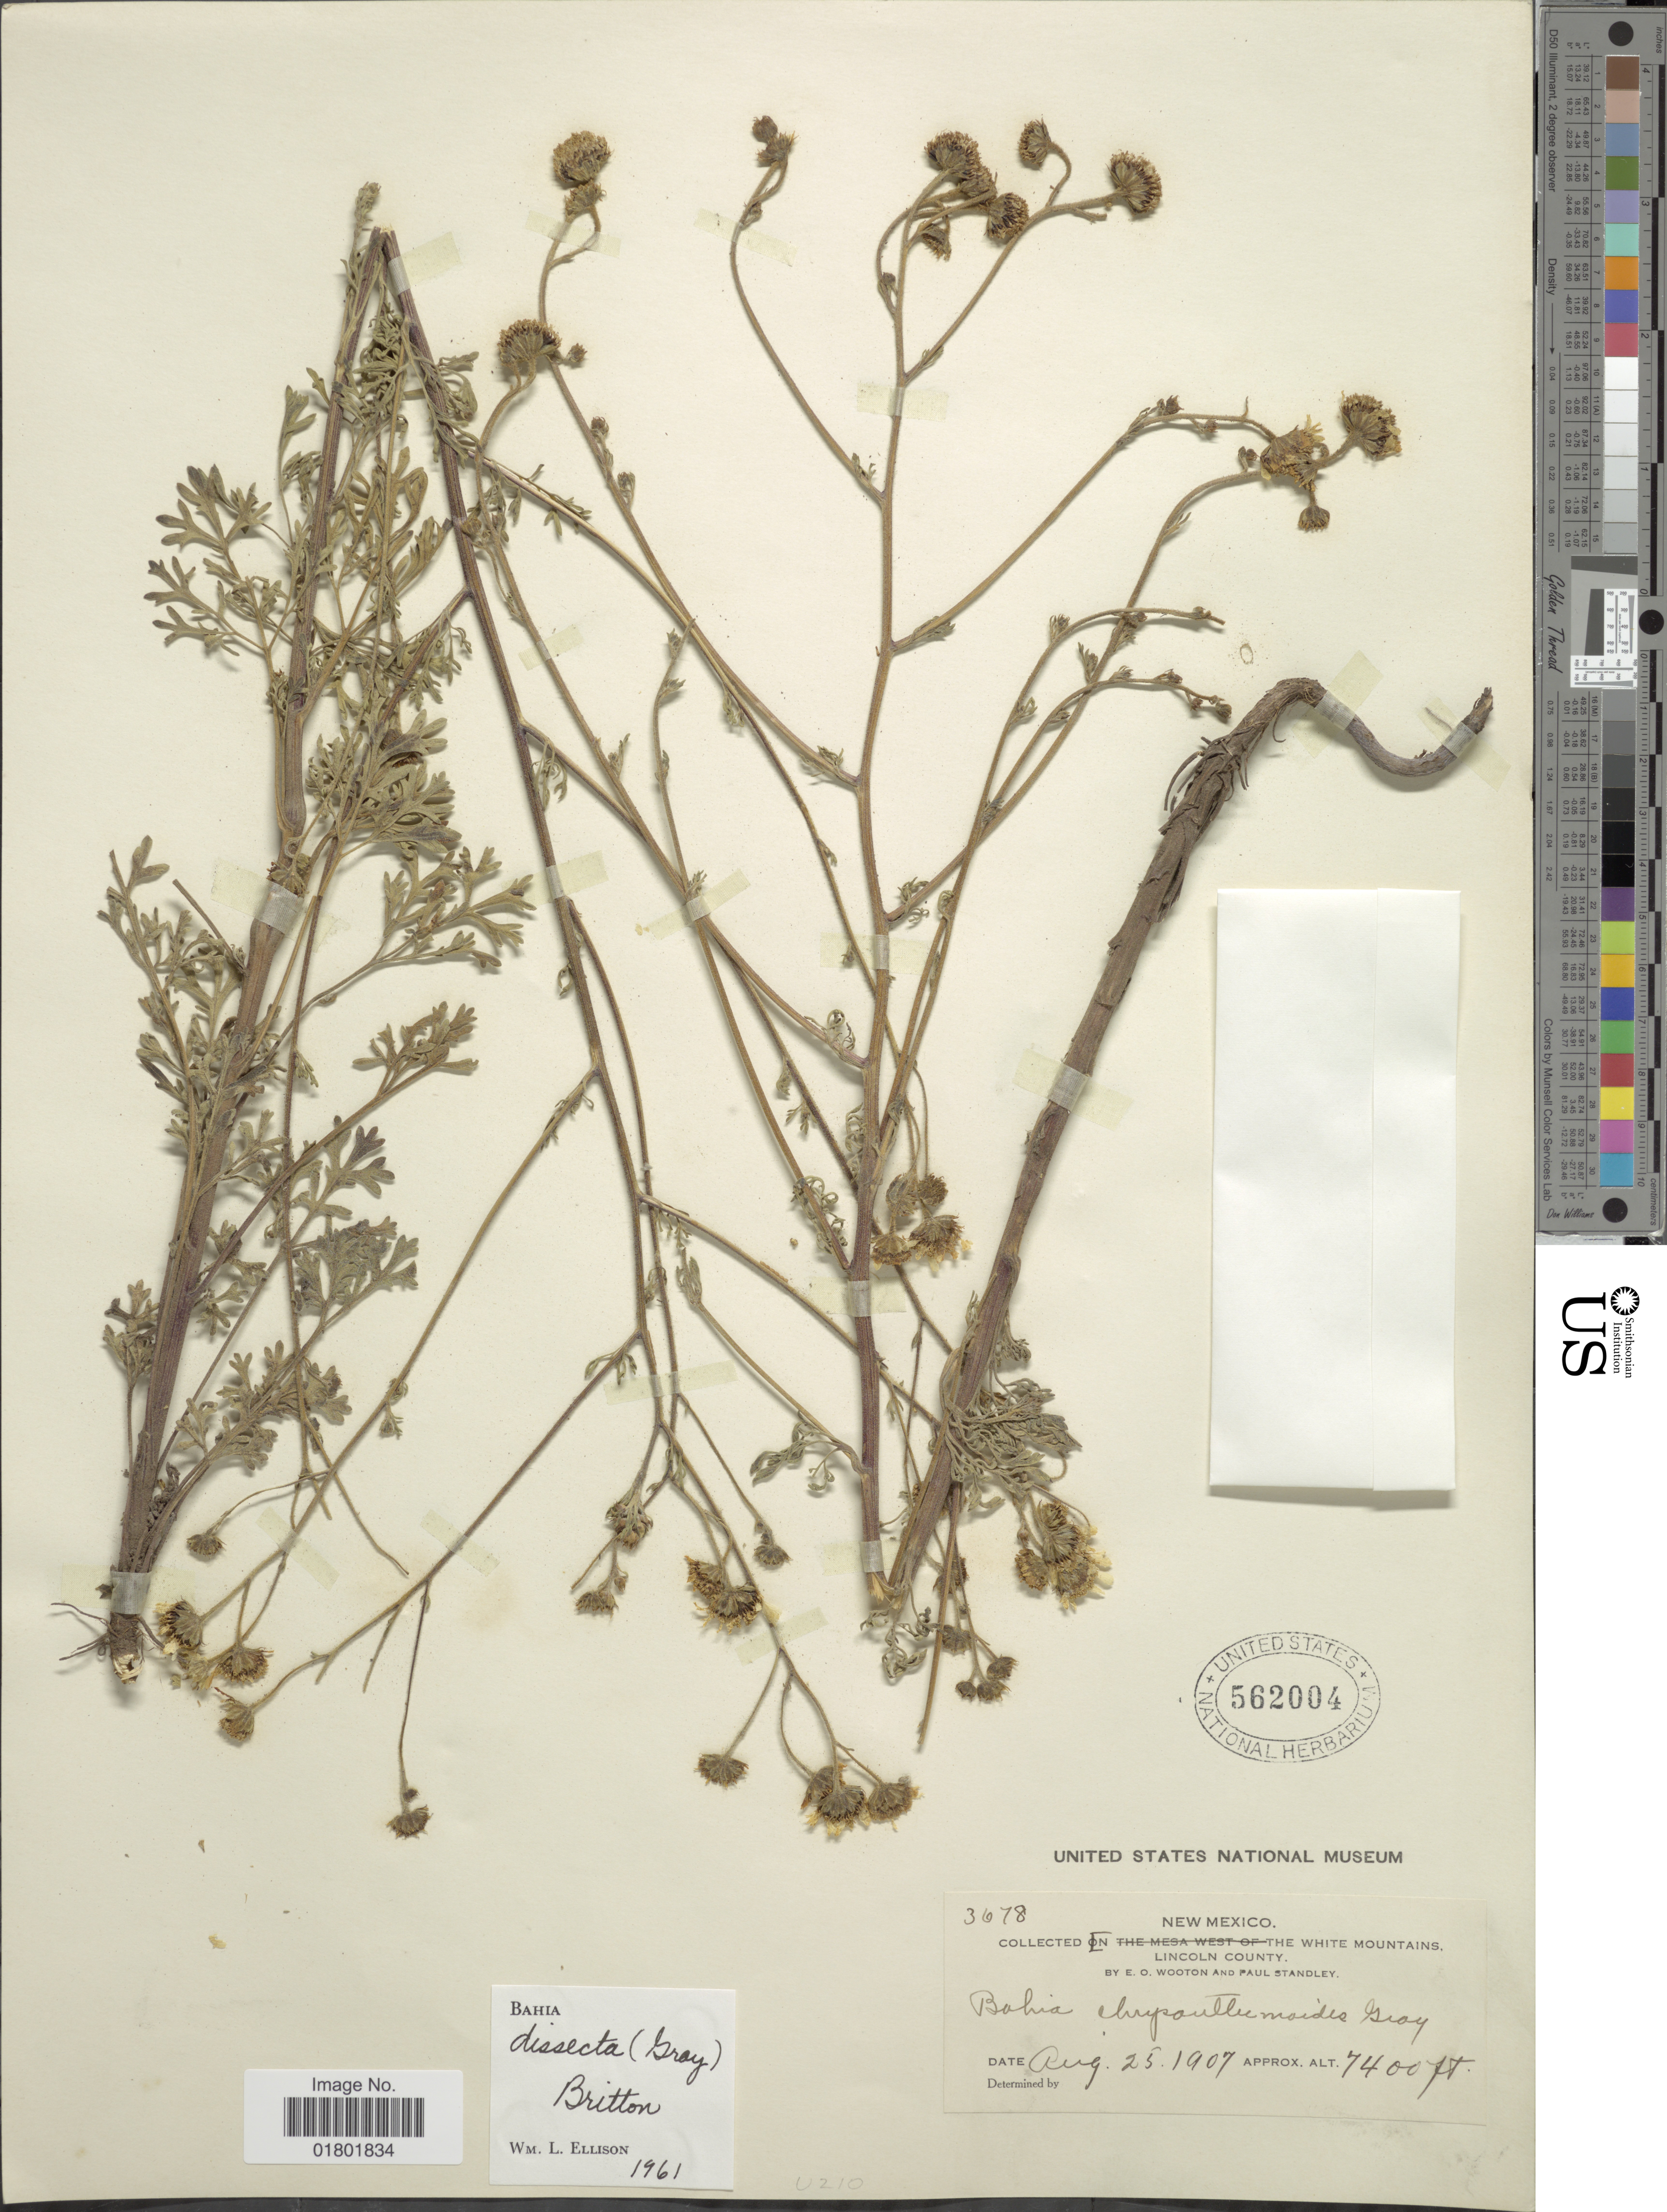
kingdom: Plantae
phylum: Tracheophyta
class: Magnoliopsida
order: Asterales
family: Asteraceae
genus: Bahia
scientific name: Bahia dissecta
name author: (A. Gray) Britton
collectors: E. O. Wooton & P. C. Standley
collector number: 3678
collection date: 1907-08-25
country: United States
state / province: New Mexico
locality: White Mountains, Lincoln County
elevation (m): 2256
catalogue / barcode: US 562004